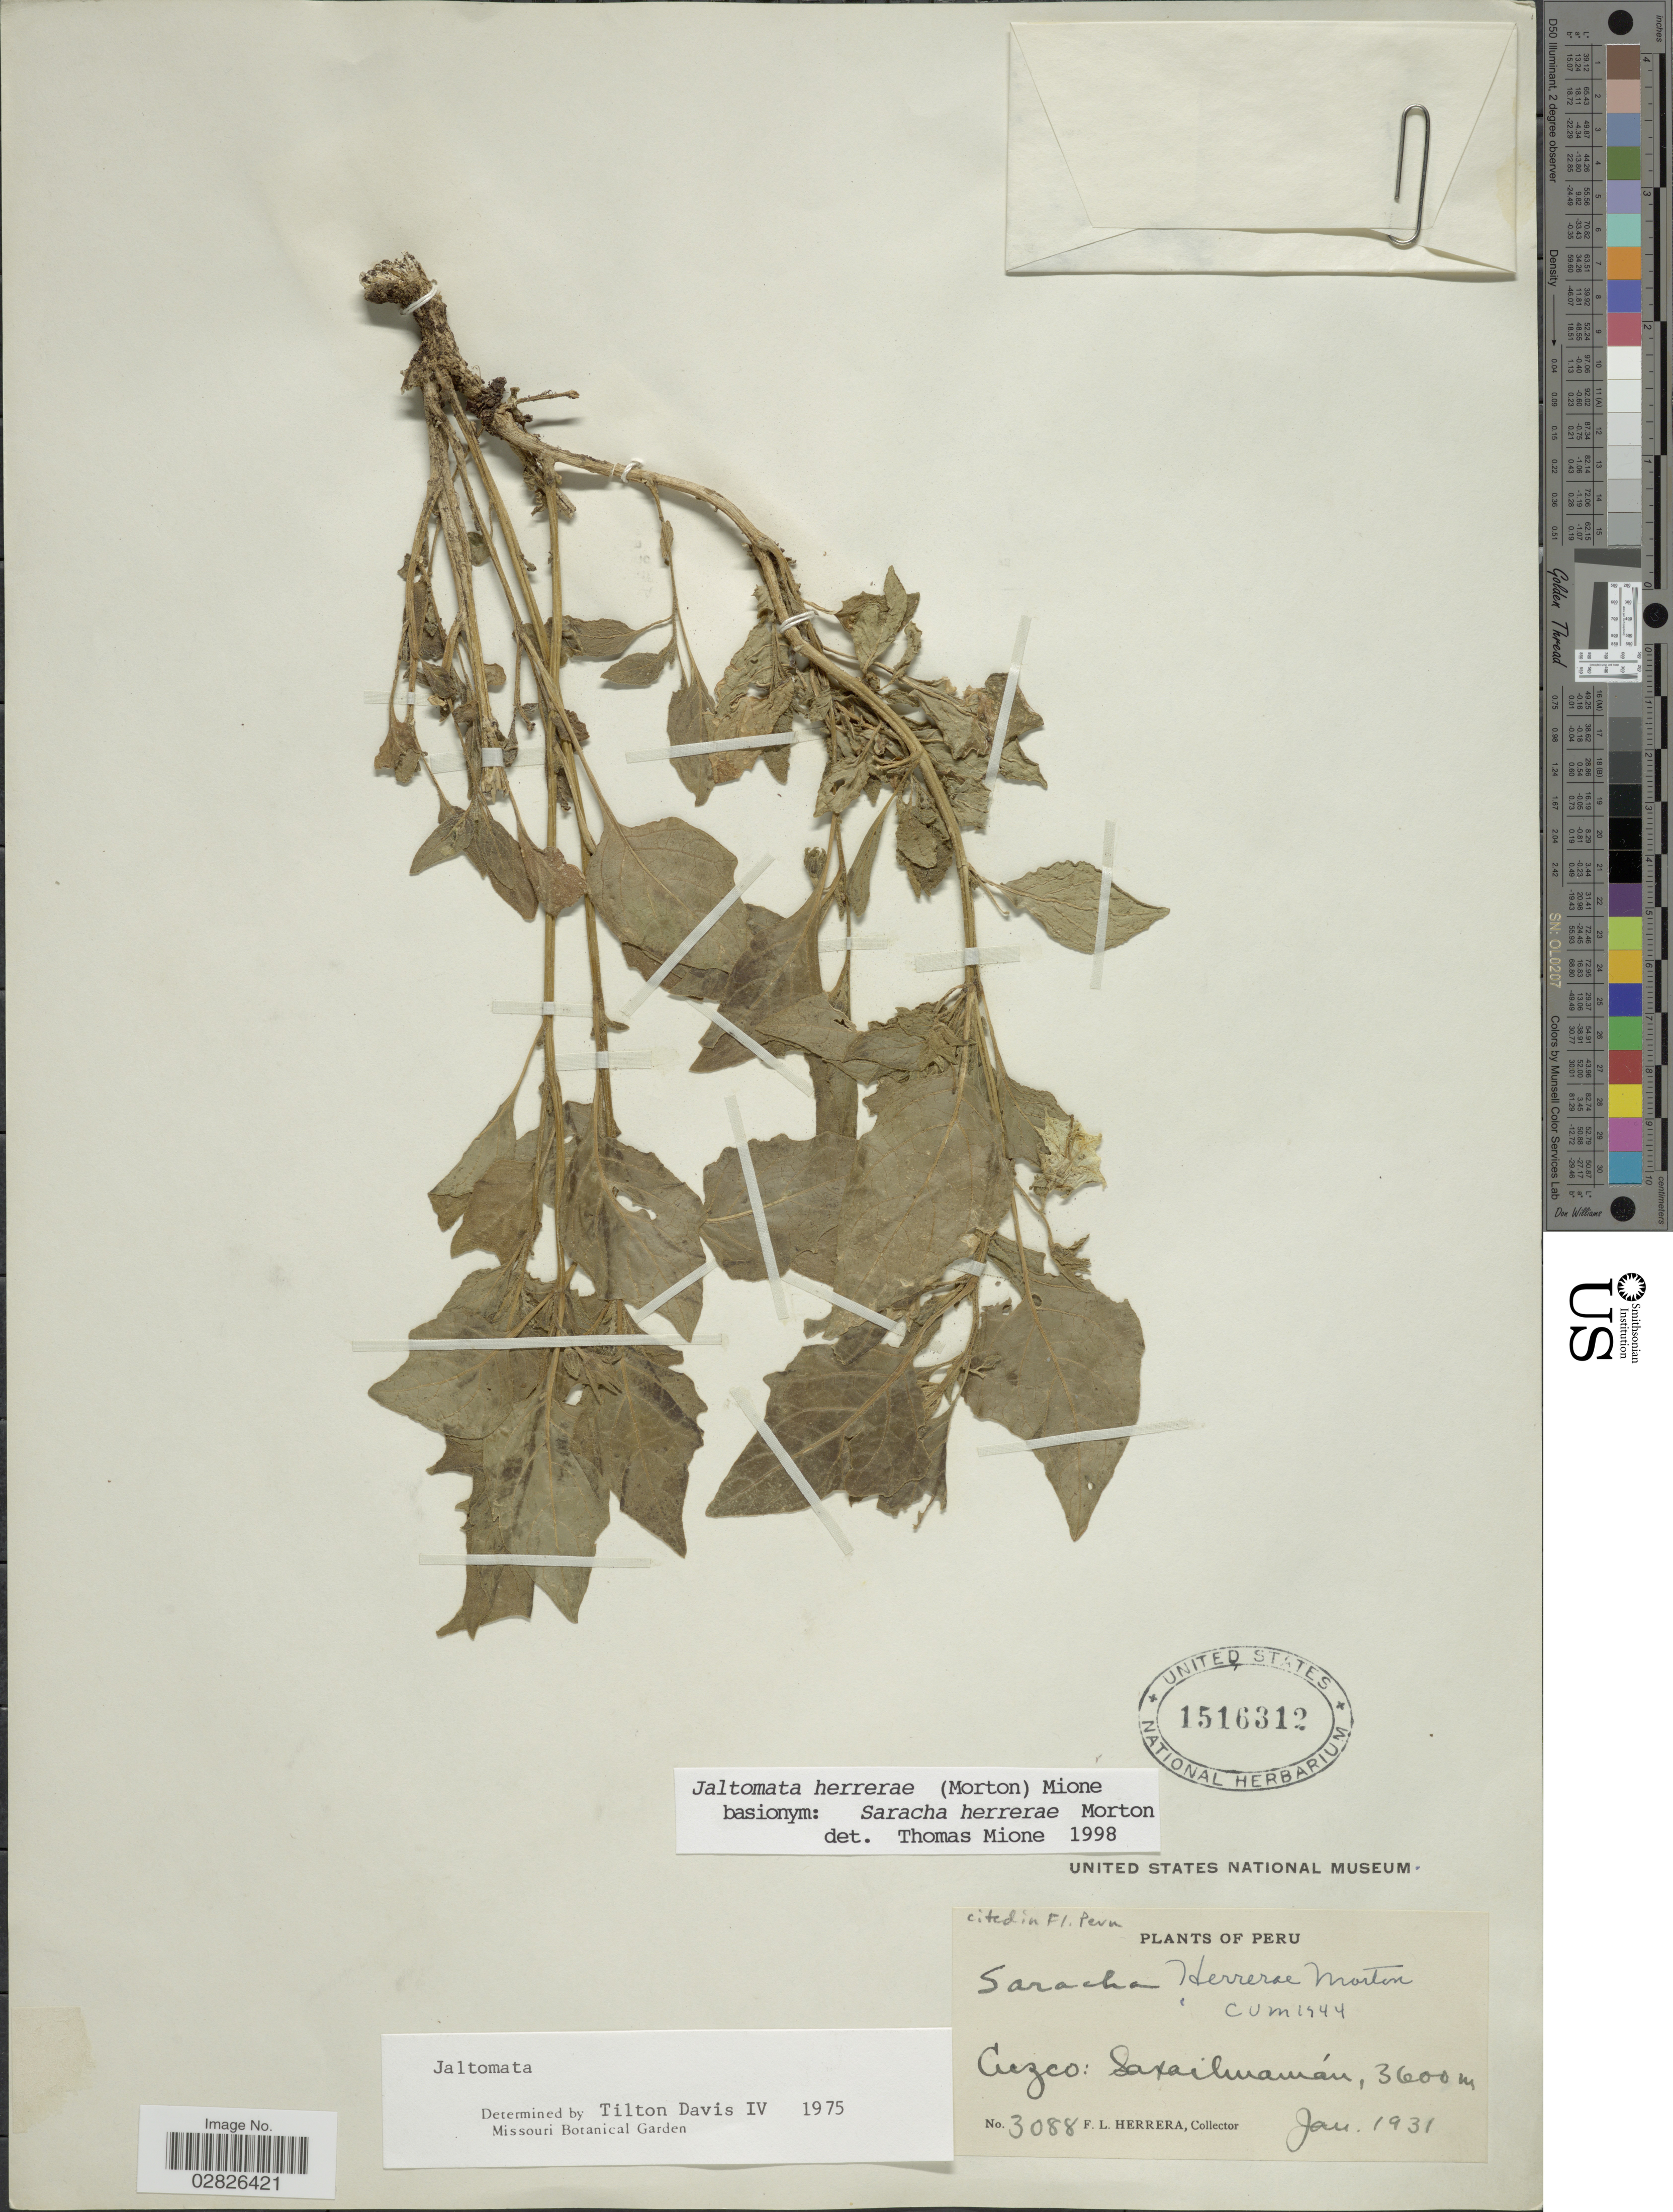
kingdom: Plantae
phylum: Tracheophyta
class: Magnoliopsida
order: Solanales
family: Solanaceae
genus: Jaltomata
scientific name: Jaltomata herrerae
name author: (C.V. Morton) Mione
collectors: F. L. Herrera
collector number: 3088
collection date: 1931-01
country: Peru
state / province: Cusco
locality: Cuzco, Saxaihuamán.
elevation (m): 3600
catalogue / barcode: US 1516312